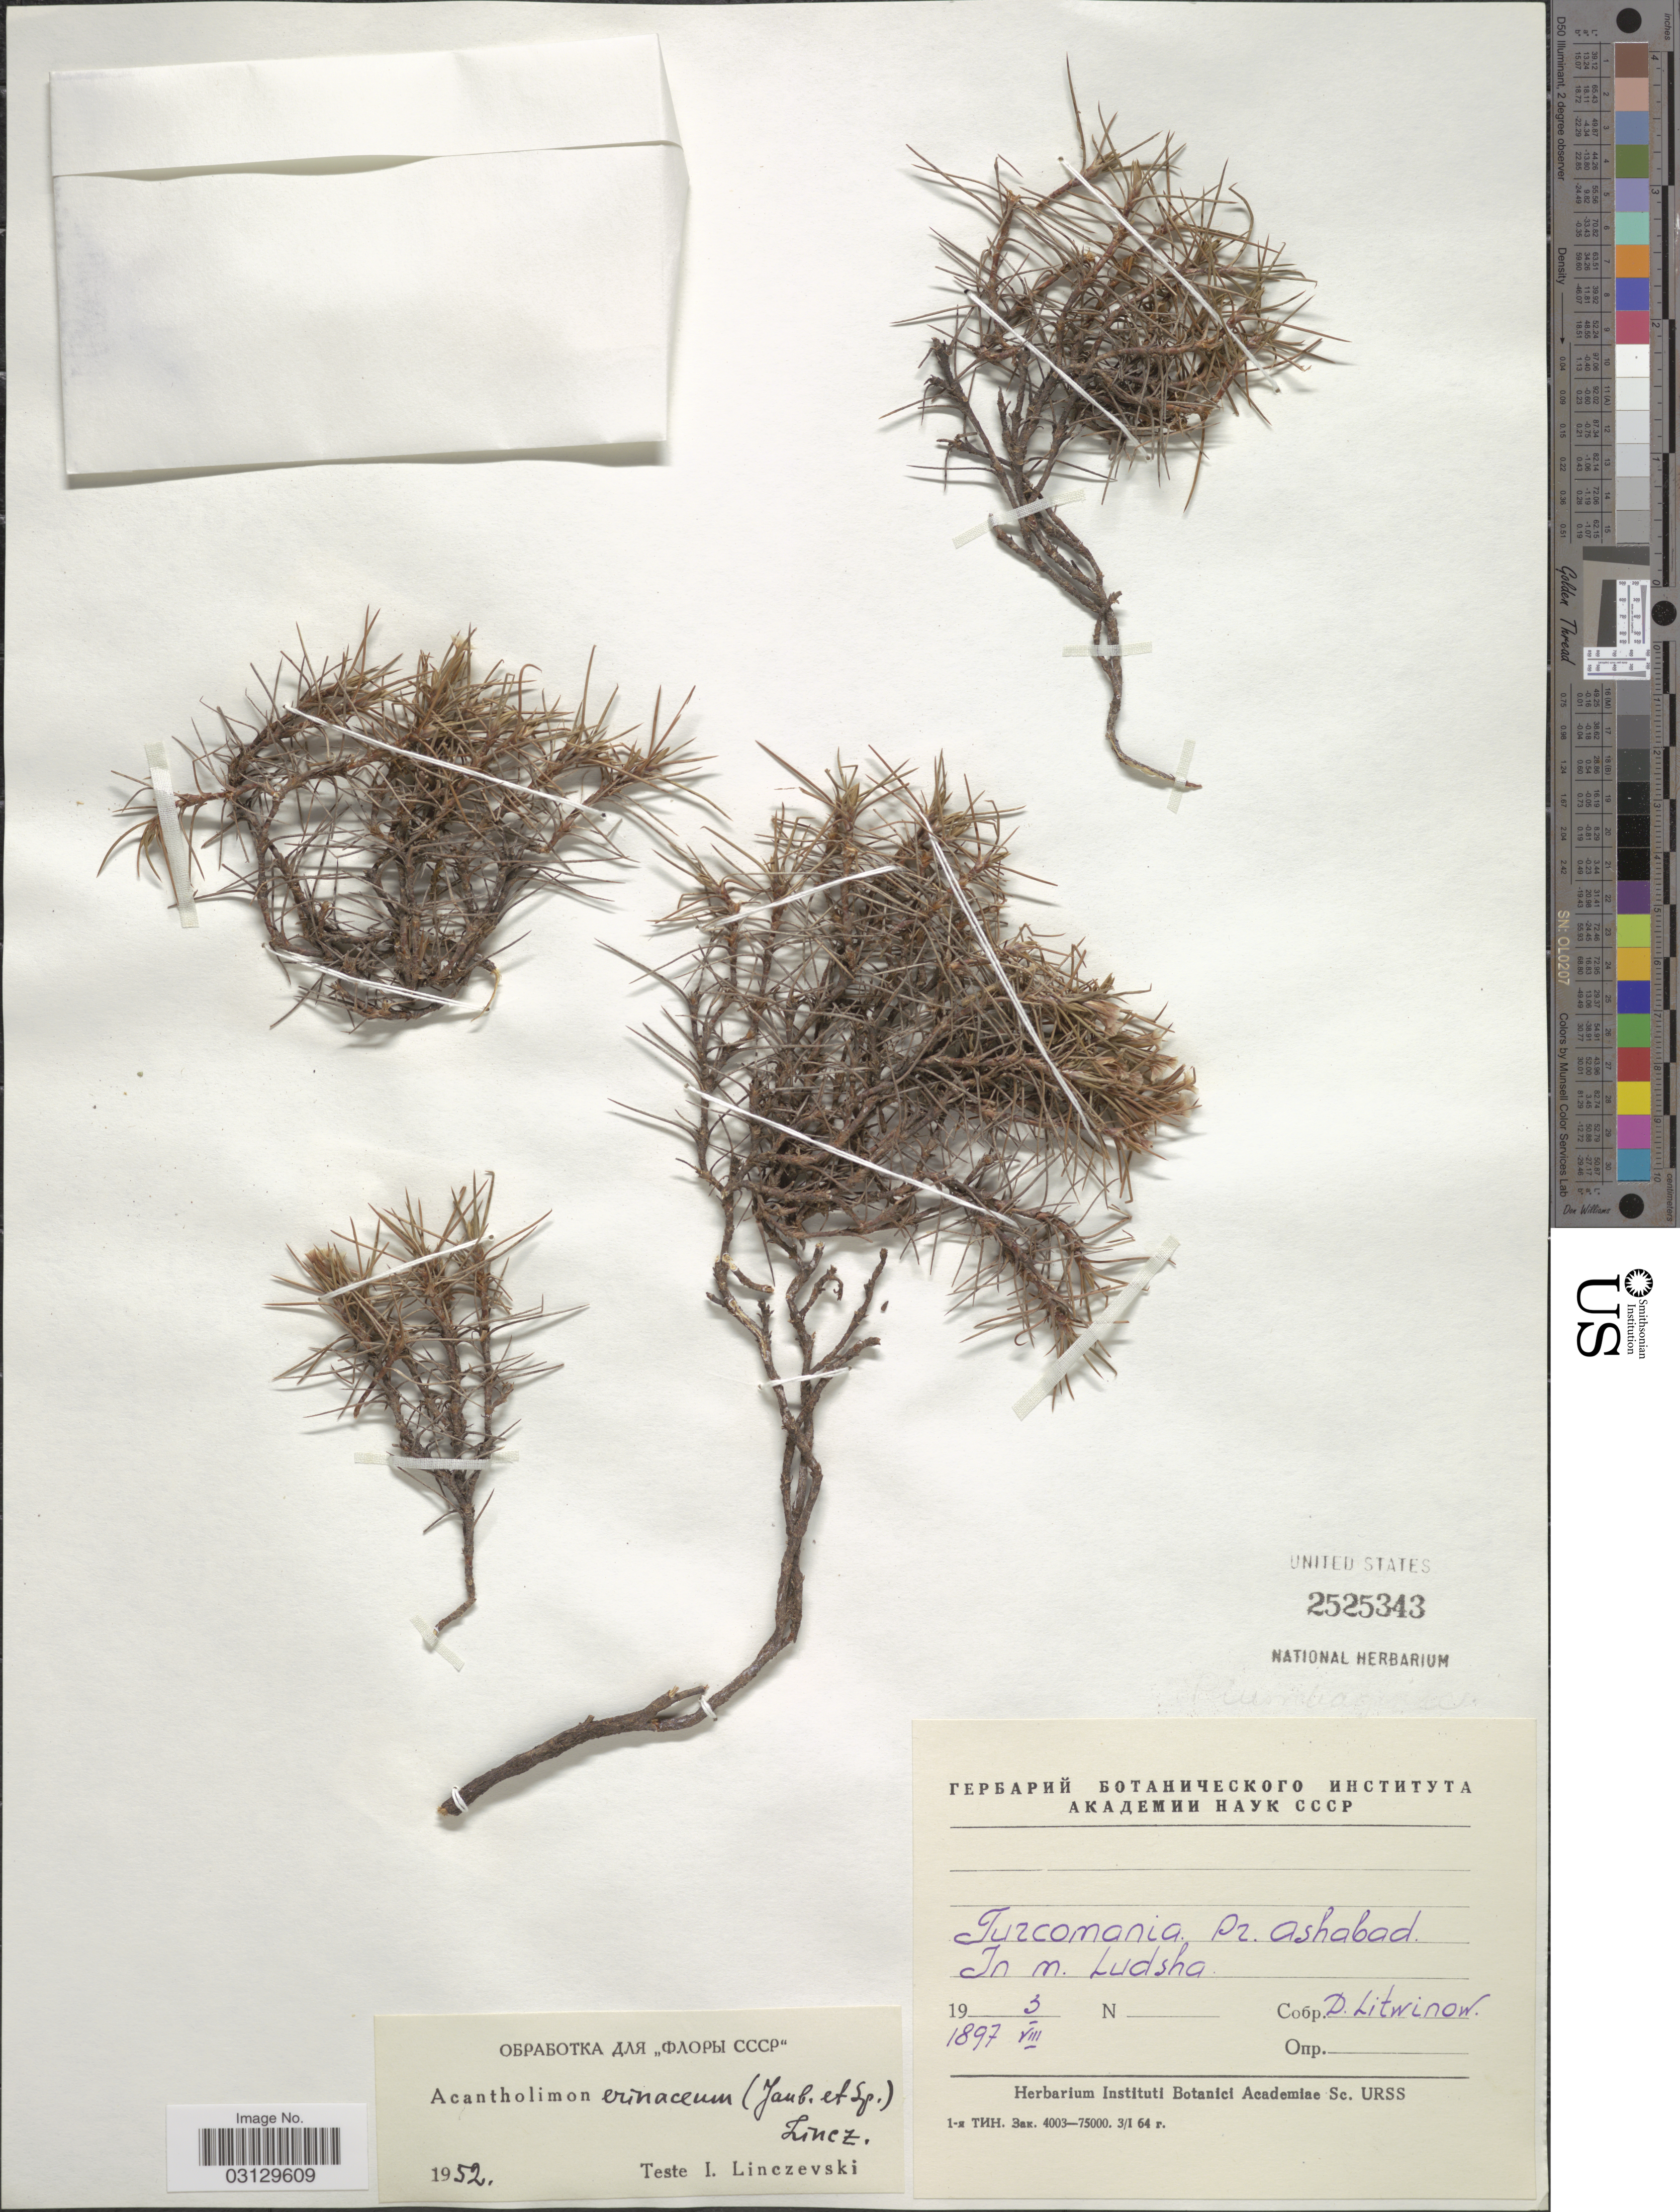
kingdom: Plantae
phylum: Tracheophyta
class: Magnoliopsida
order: Caryophyllales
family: Plumbaginaceae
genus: Acantholimon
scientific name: Acantholimon erinaceum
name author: (Jaub. & Spach) Lincz.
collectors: D. Litwinow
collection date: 1897-08-03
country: Turkmenistan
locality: Turcomania. Pr. Ashabad. In m. Ludsha.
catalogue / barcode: US 2525343